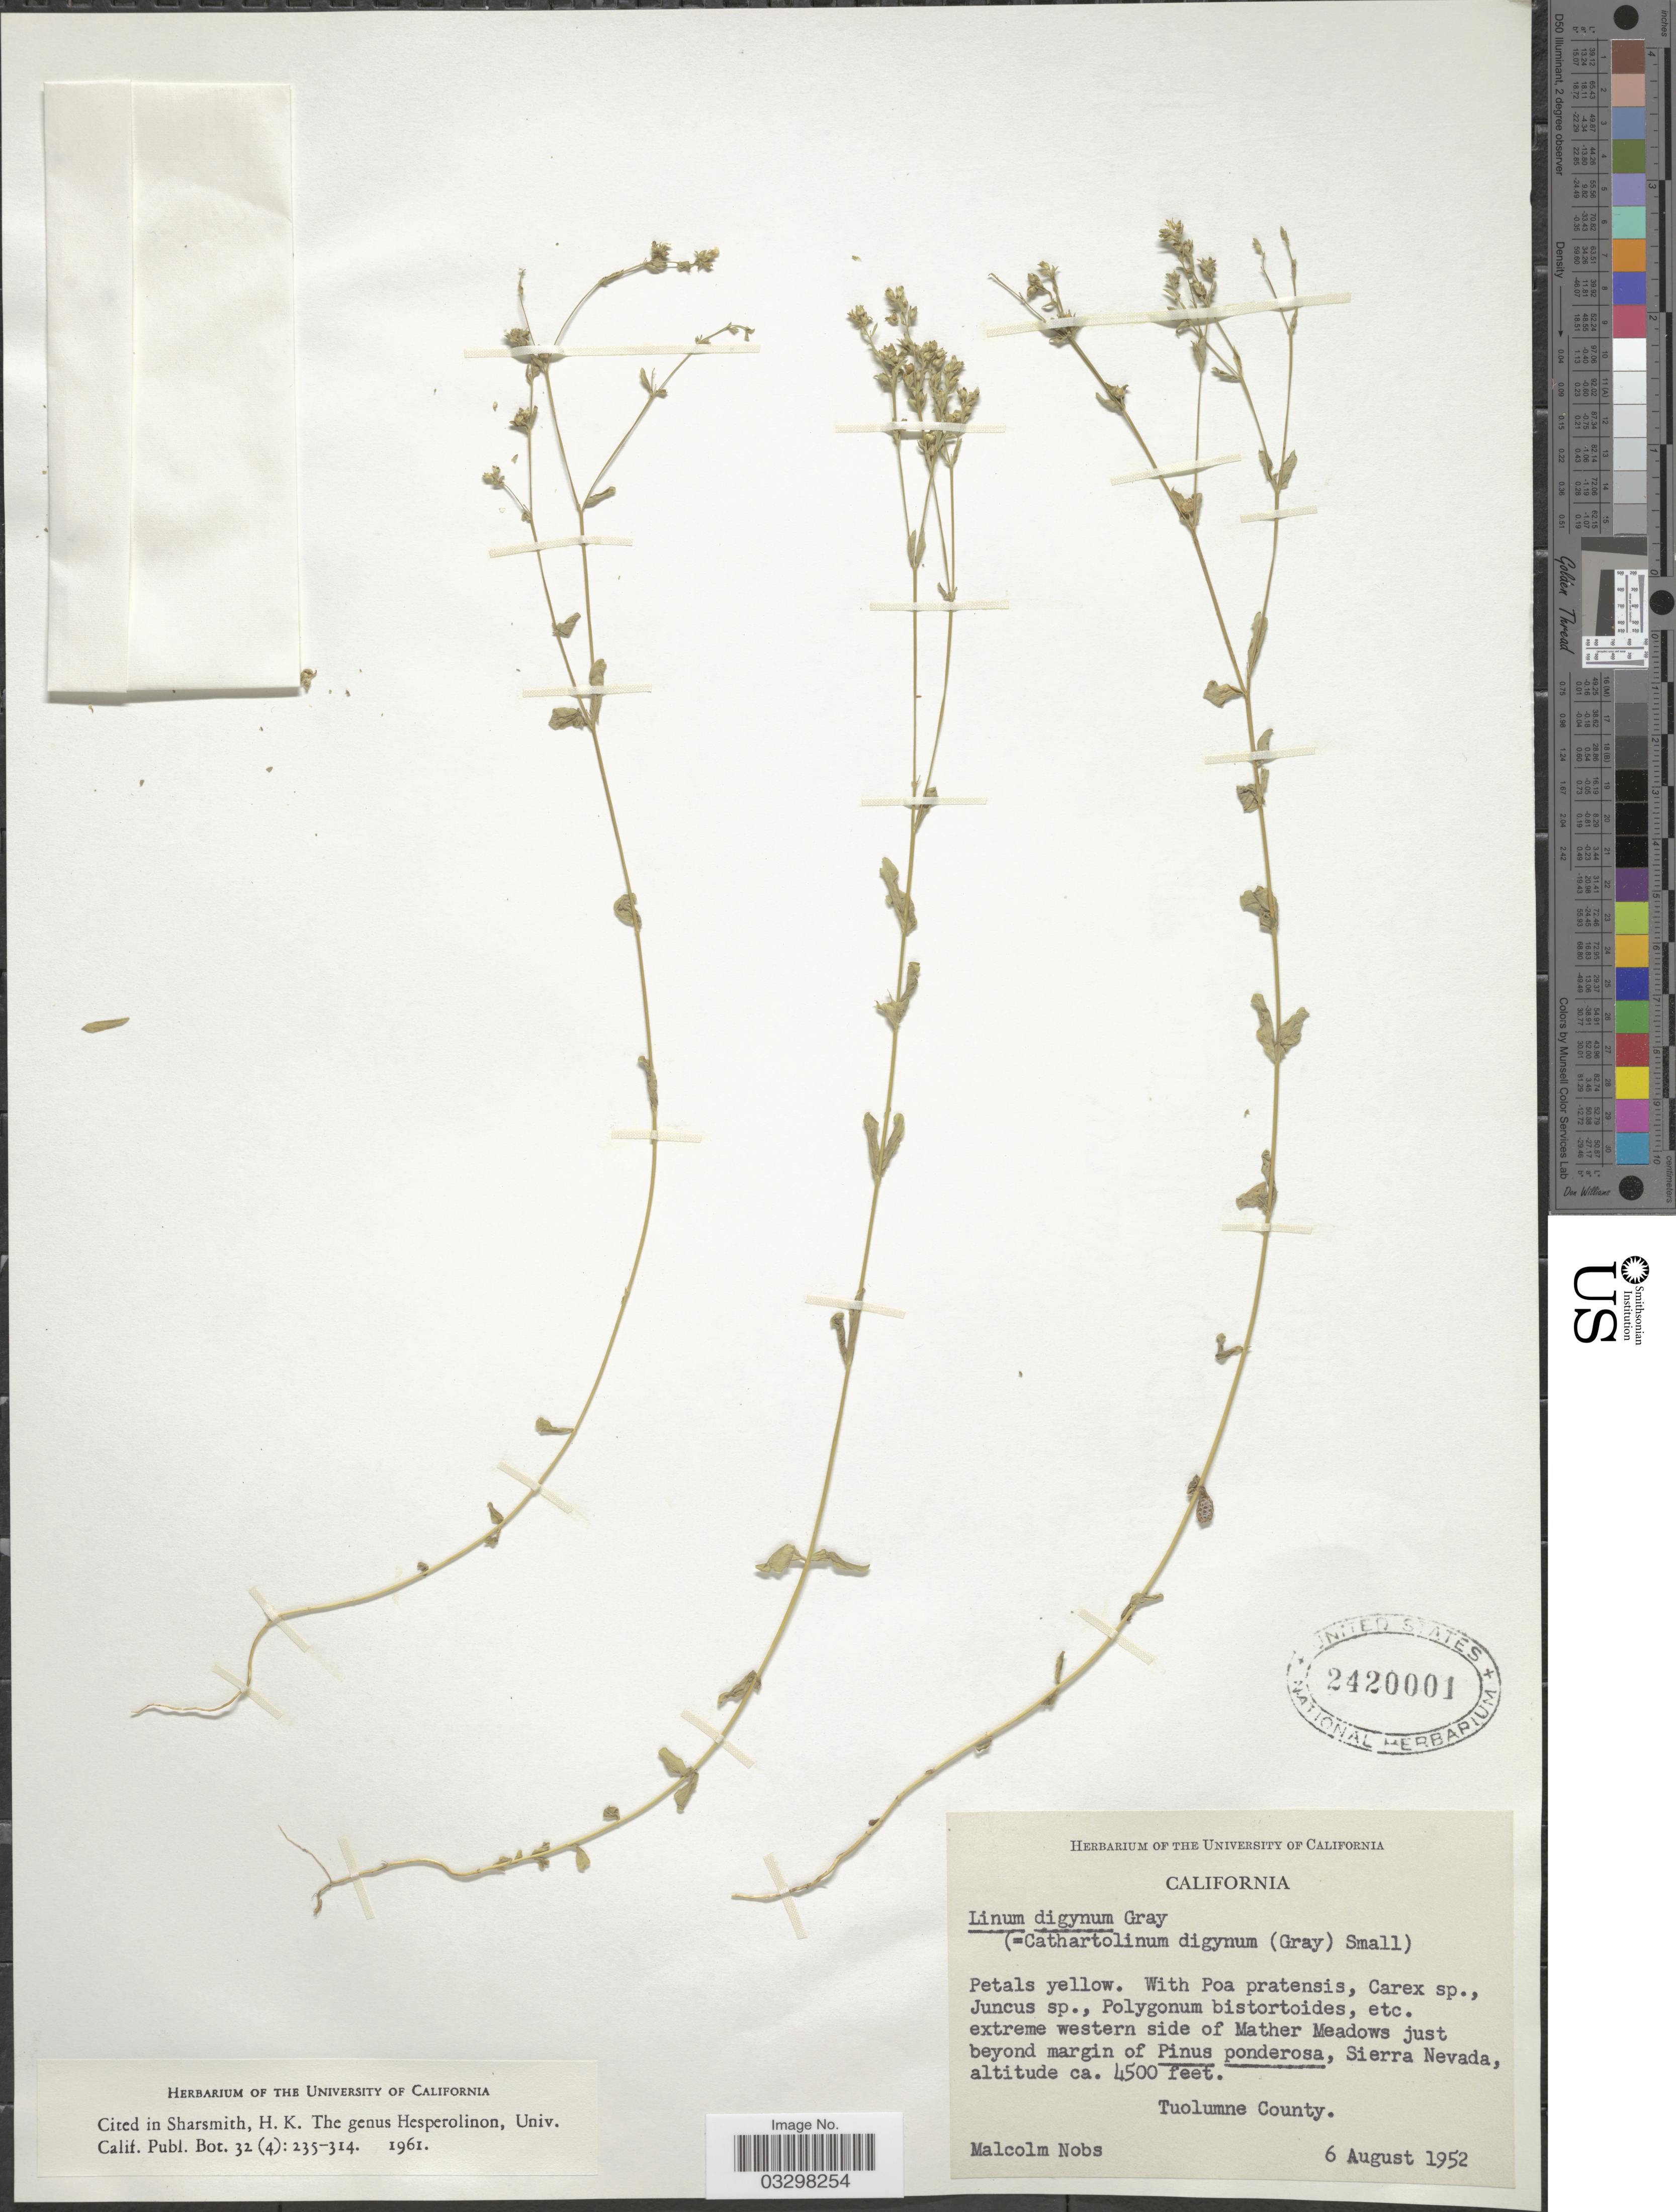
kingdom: Plantae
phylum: Tracheophyta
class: Magnoliopsida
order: Malpighiales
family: Linaceae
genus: Linum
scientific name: Linum digynum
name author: A. Gray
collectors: M. Nobs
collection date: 1952-08-06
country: United States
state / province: California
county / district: Tuolumne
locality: Extreme western side of Mather Meadows just beyond margin of Pinus ponderosa, Sierra Nevada. Tuolumne County.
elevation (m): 1372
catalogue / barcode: US 2420001